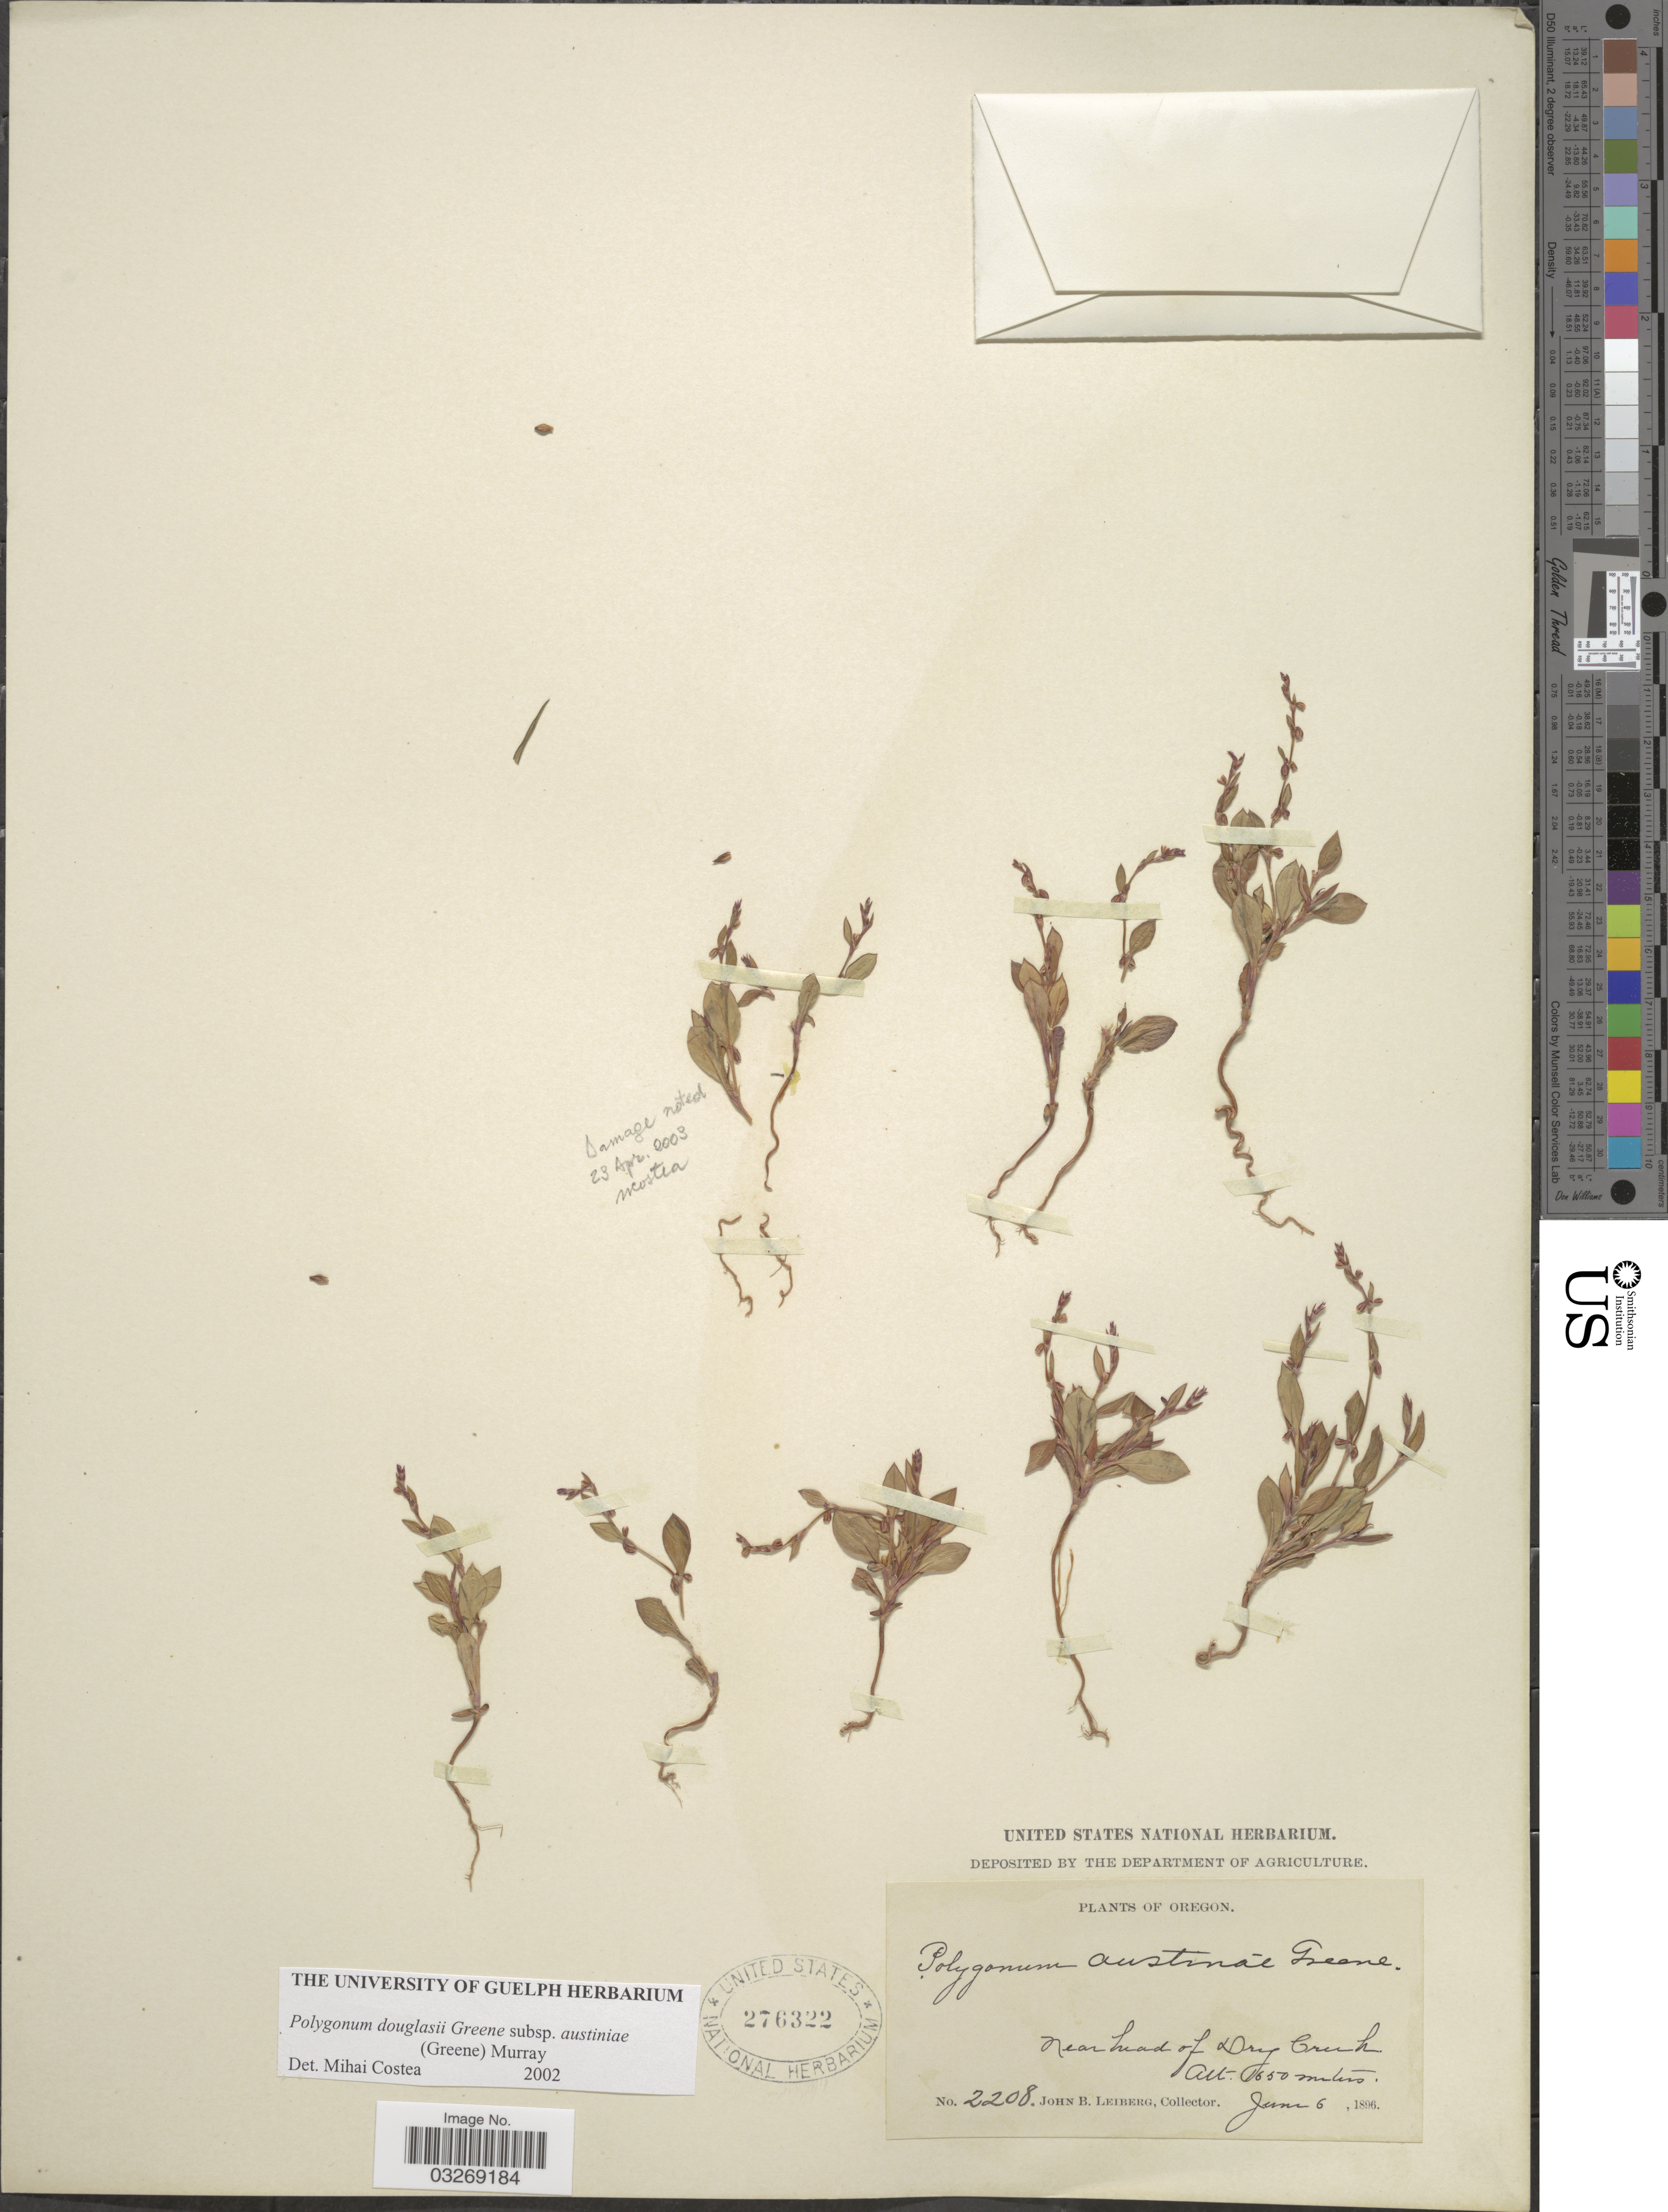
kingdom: Plantae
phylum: Tracheophyta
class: Magnoliopsida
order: Caryophyllales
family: Polygonaceae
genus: Polygonum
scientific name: Polygonum douglasii subsp. austiniae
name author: (S.W. Greene) A.E. Murray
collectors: J. B. Leiberg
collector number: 2208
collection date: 1896-06-06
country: United States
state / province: Oregon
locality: Near head of Dry Creek.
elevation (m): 650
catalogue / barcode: US 276322